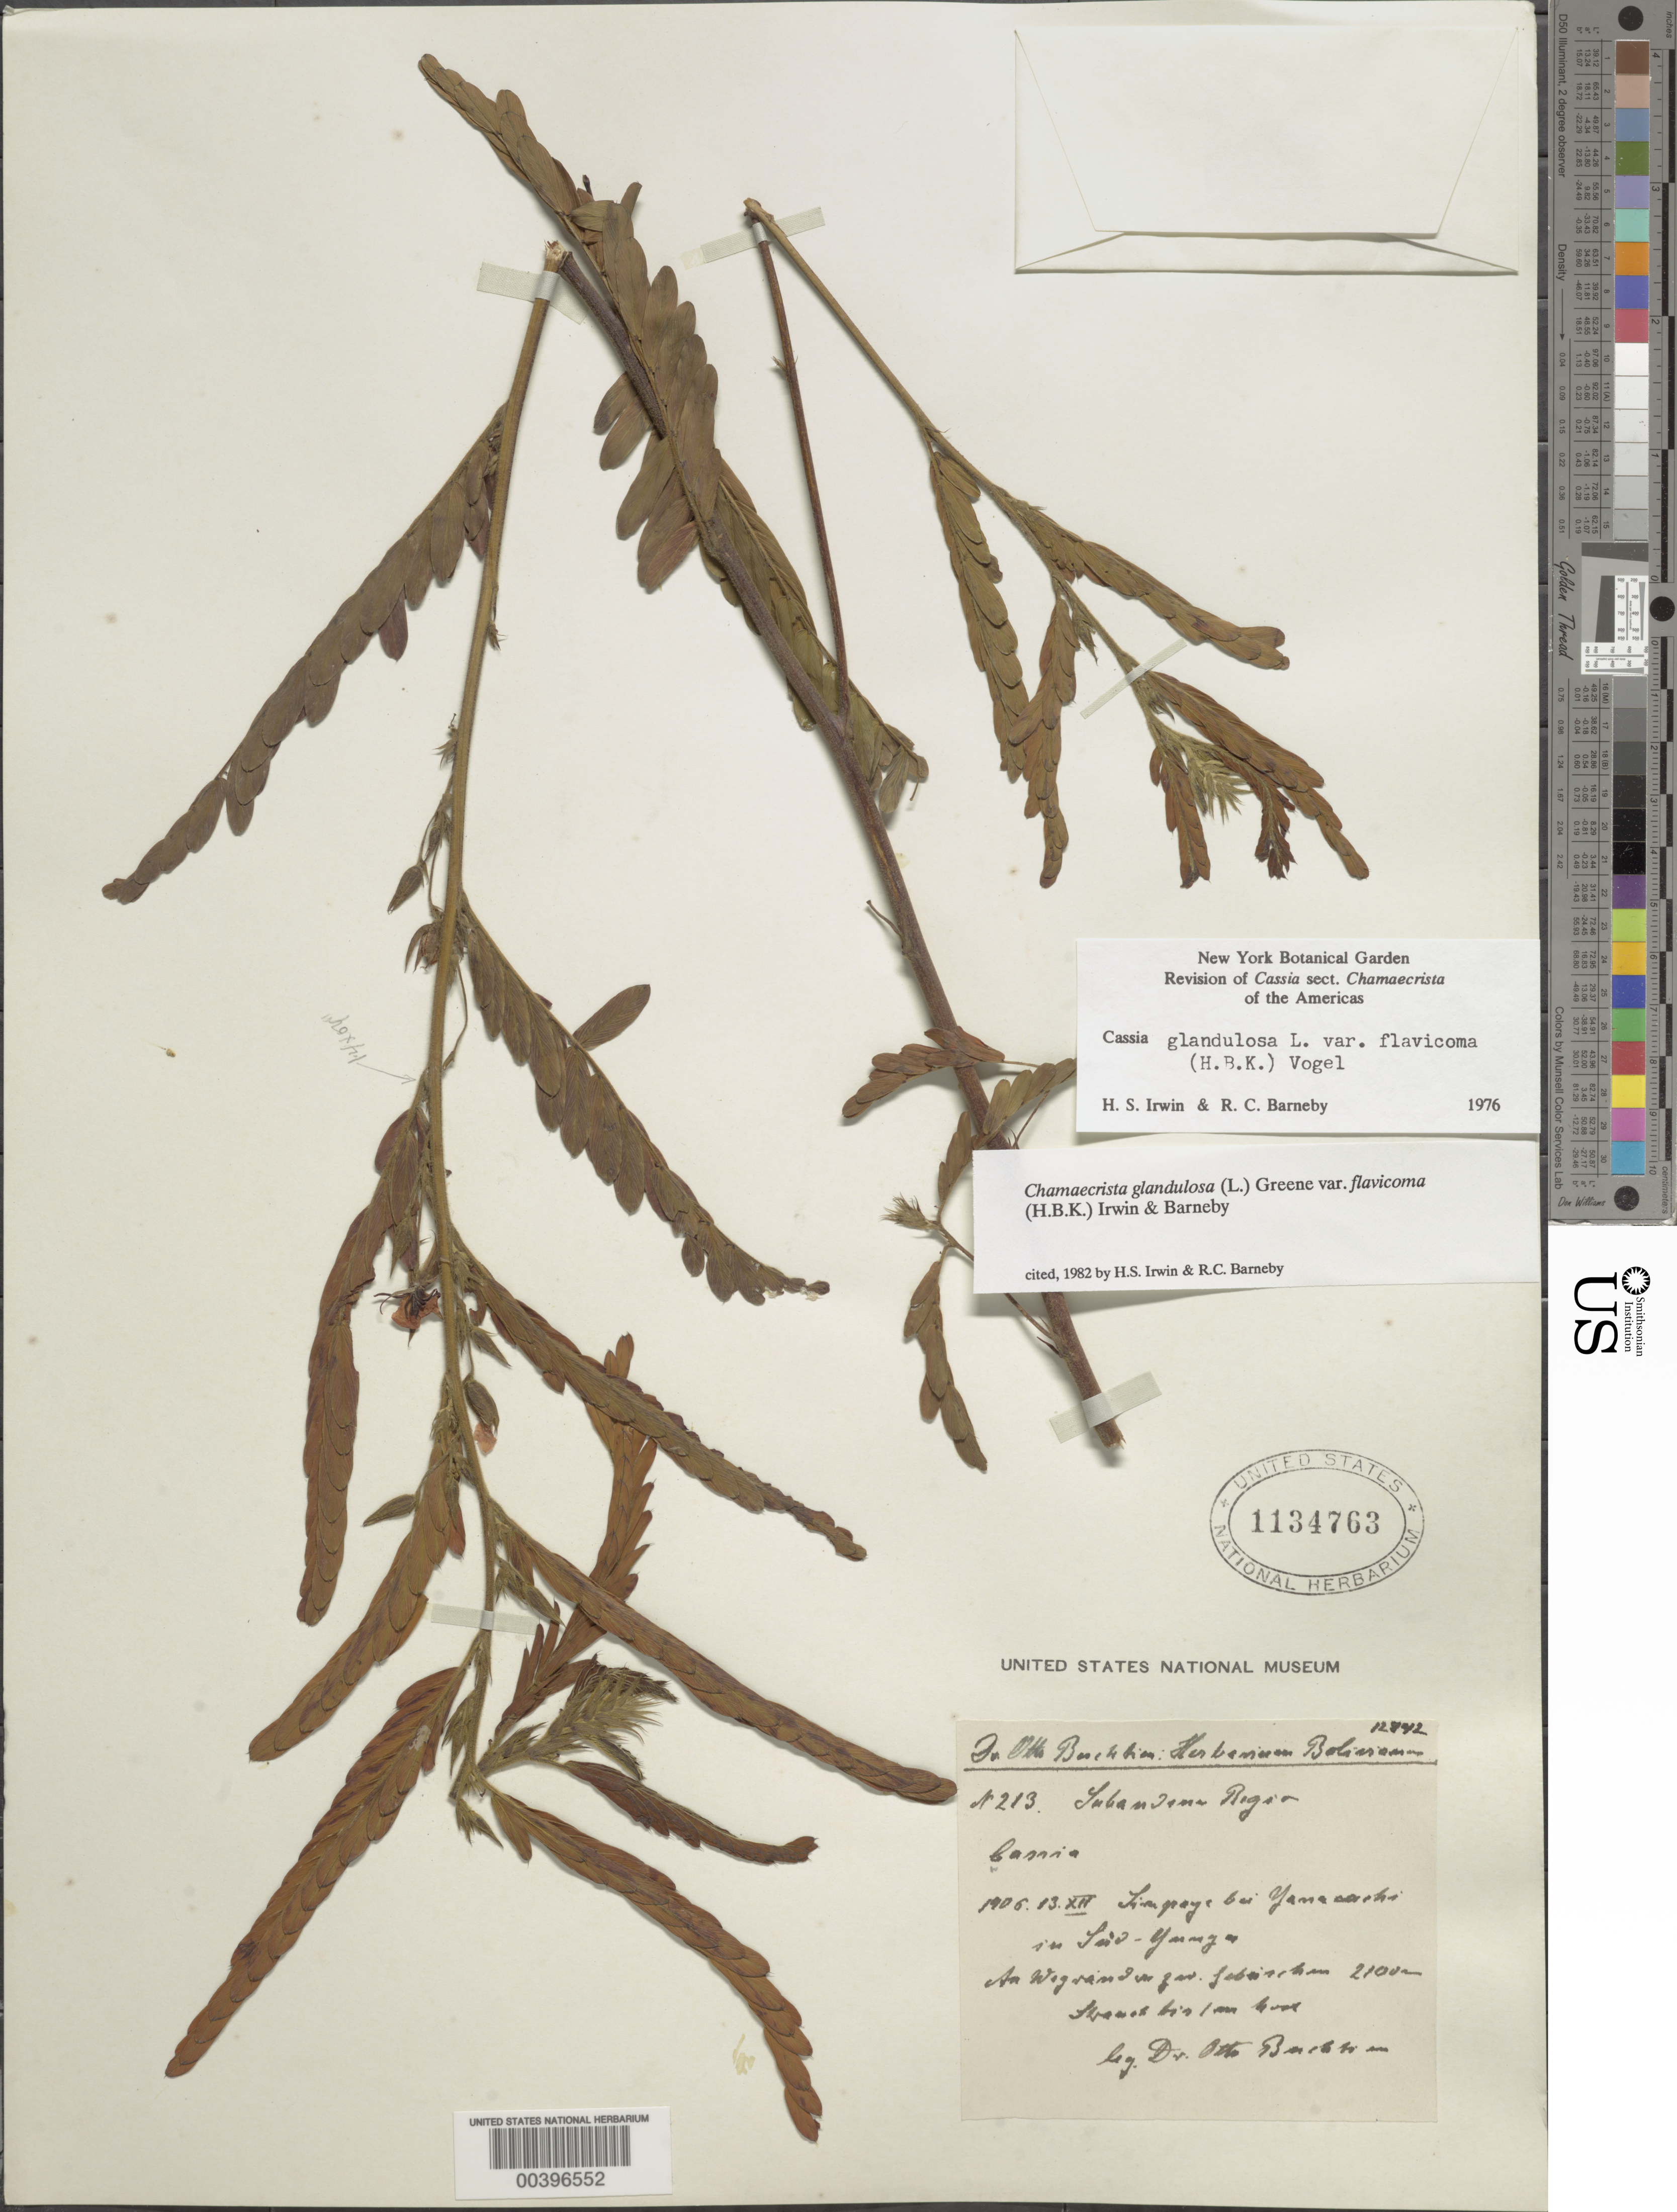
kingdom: Plantae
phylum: Tracheophyta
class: Magnoliopsida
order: Fabales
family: Fabaceae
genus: Chamaecrista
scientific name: Chamaecrista glandulosa var. flavicoma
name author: (Kunth) H.S. Irwin & Barneby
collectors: O. Buchtien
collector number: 213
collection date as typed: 13 Dec 1906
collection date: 1906-12-13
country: Bolivia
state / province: La Paz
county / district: Sud Yungas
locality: Limpaye bei Yanacachi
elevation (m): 2100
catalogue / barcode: US 1134763